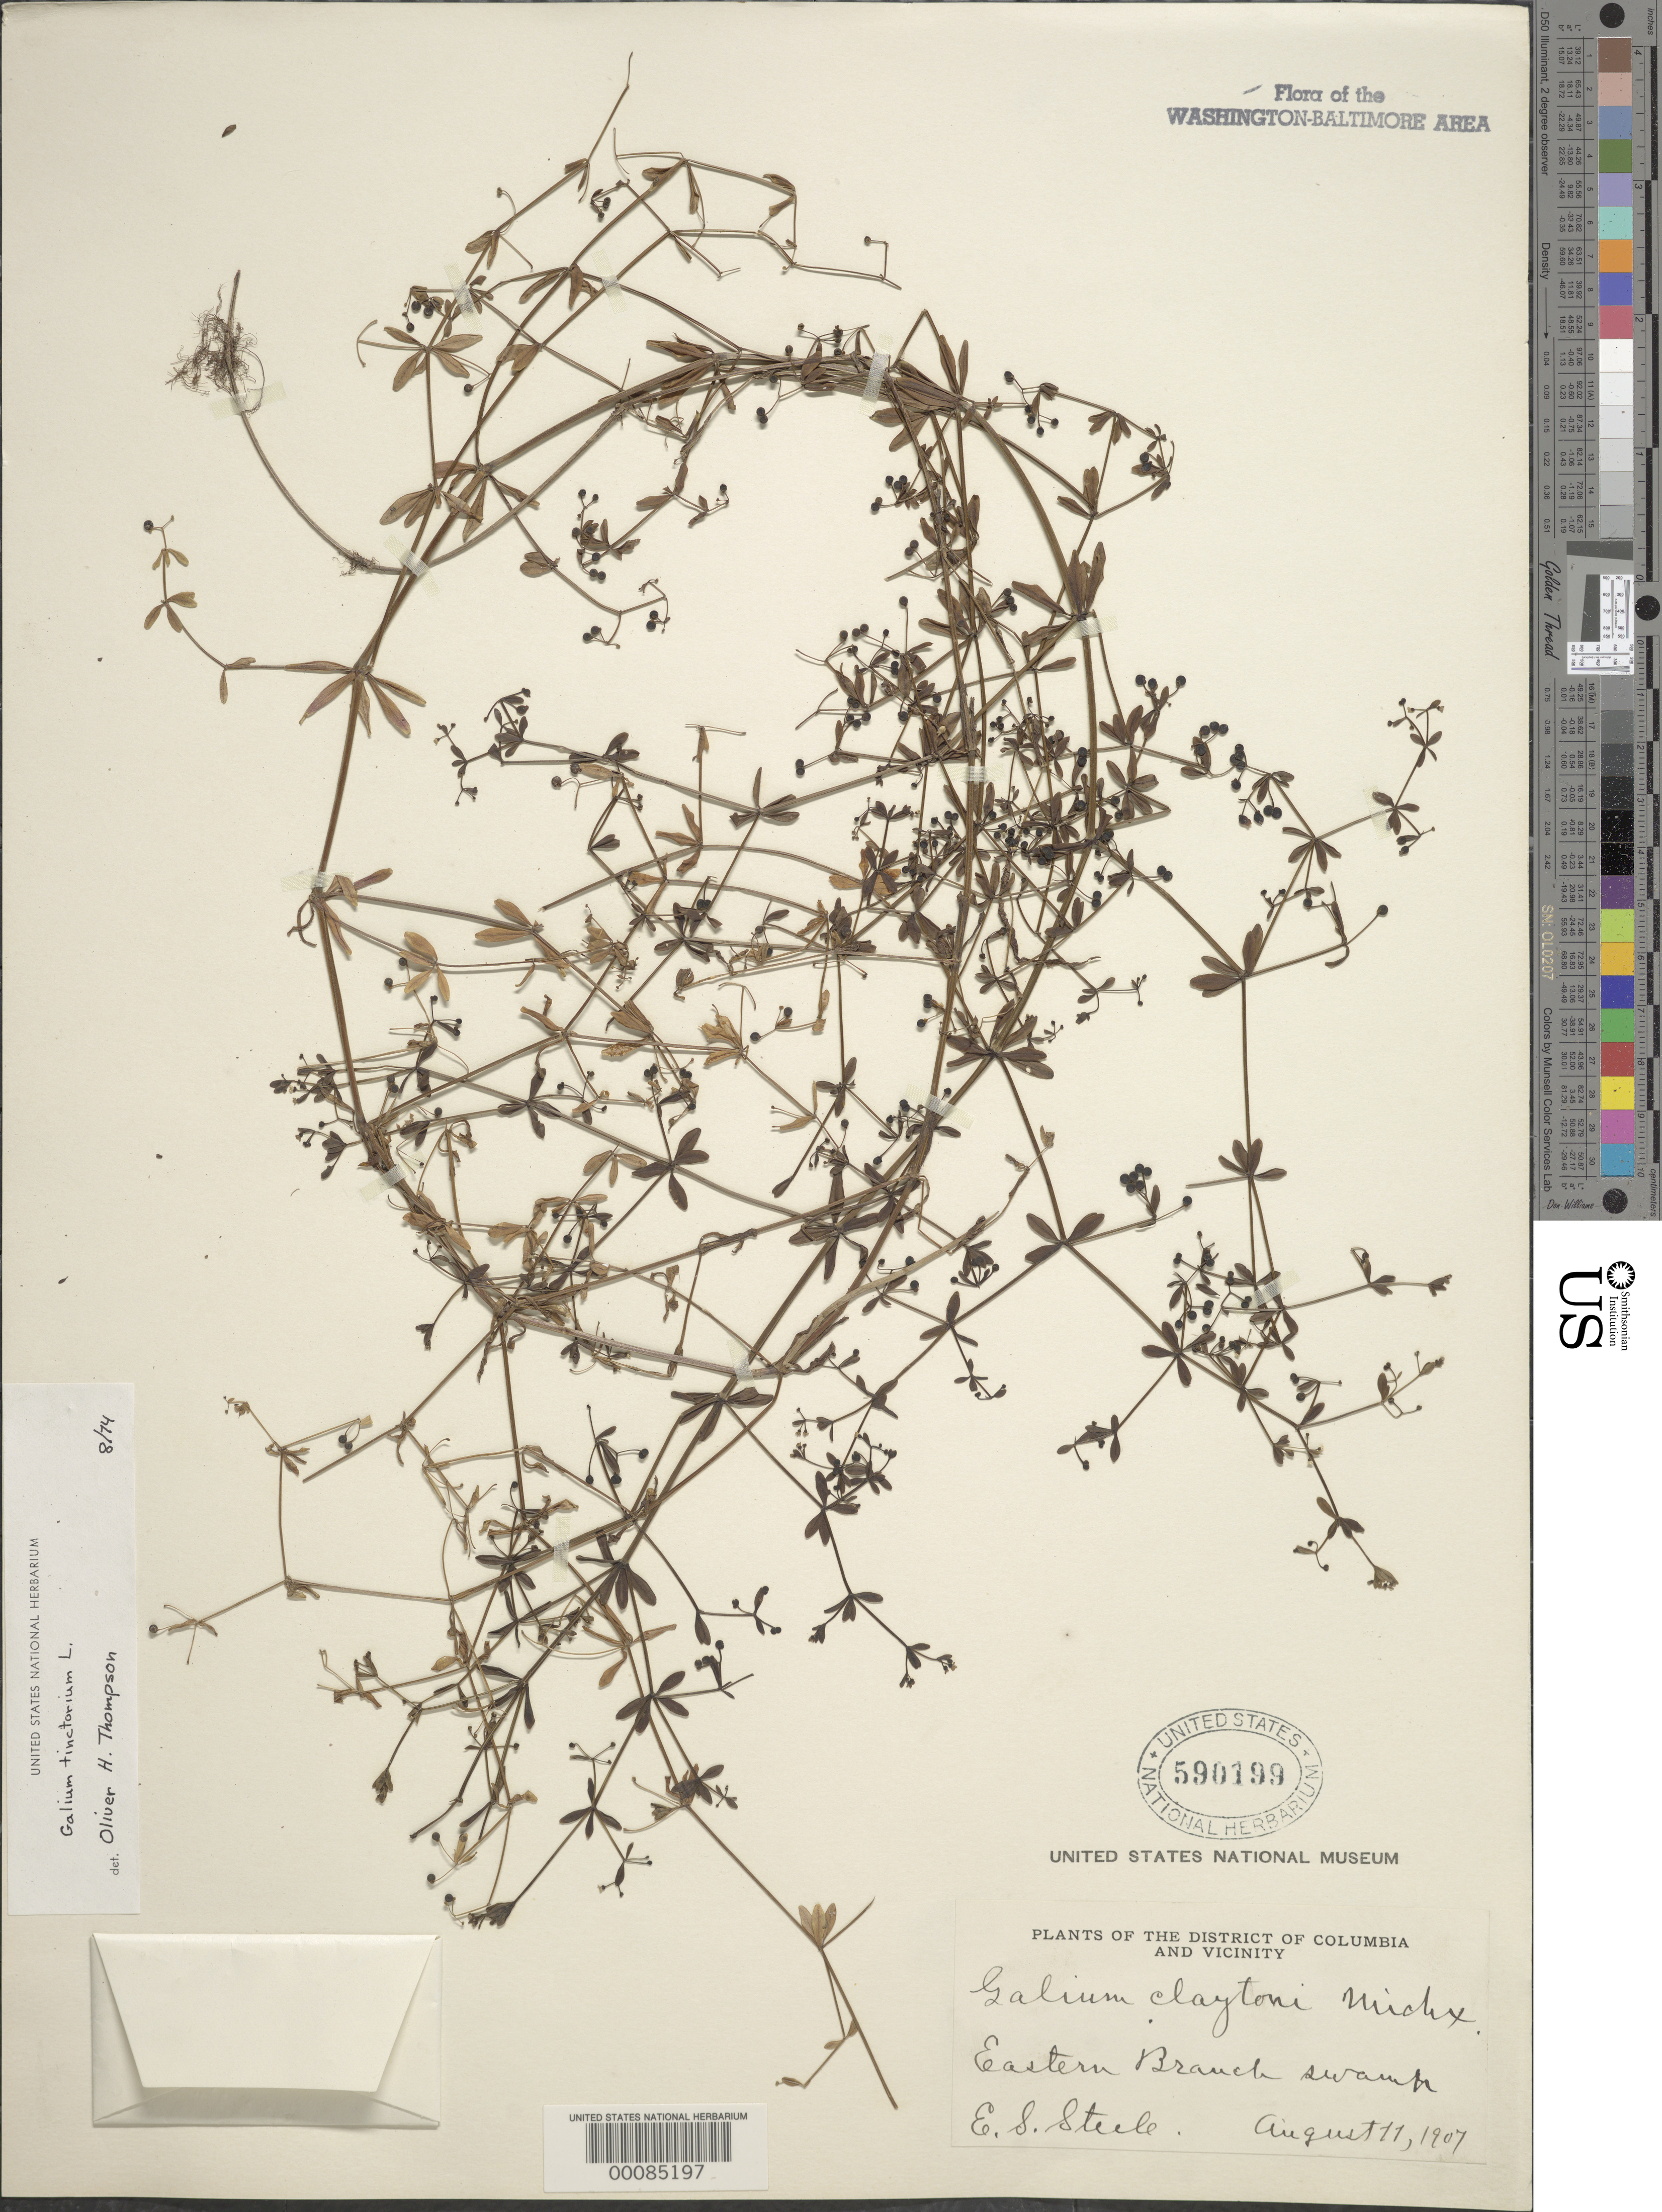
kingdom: Plantae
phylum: Tracheophyta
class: Magnoliopsida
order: Gentianales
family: Rubiaceae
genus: Galium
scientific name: Galium trifidum var. tinctorium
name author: (L.) H. Hara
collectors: E. Steele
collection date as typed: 11 Aug 1907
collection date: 1907-08-11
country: United States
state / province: District of Columbia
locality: Eastern Branch swamp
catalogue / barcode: US 590199